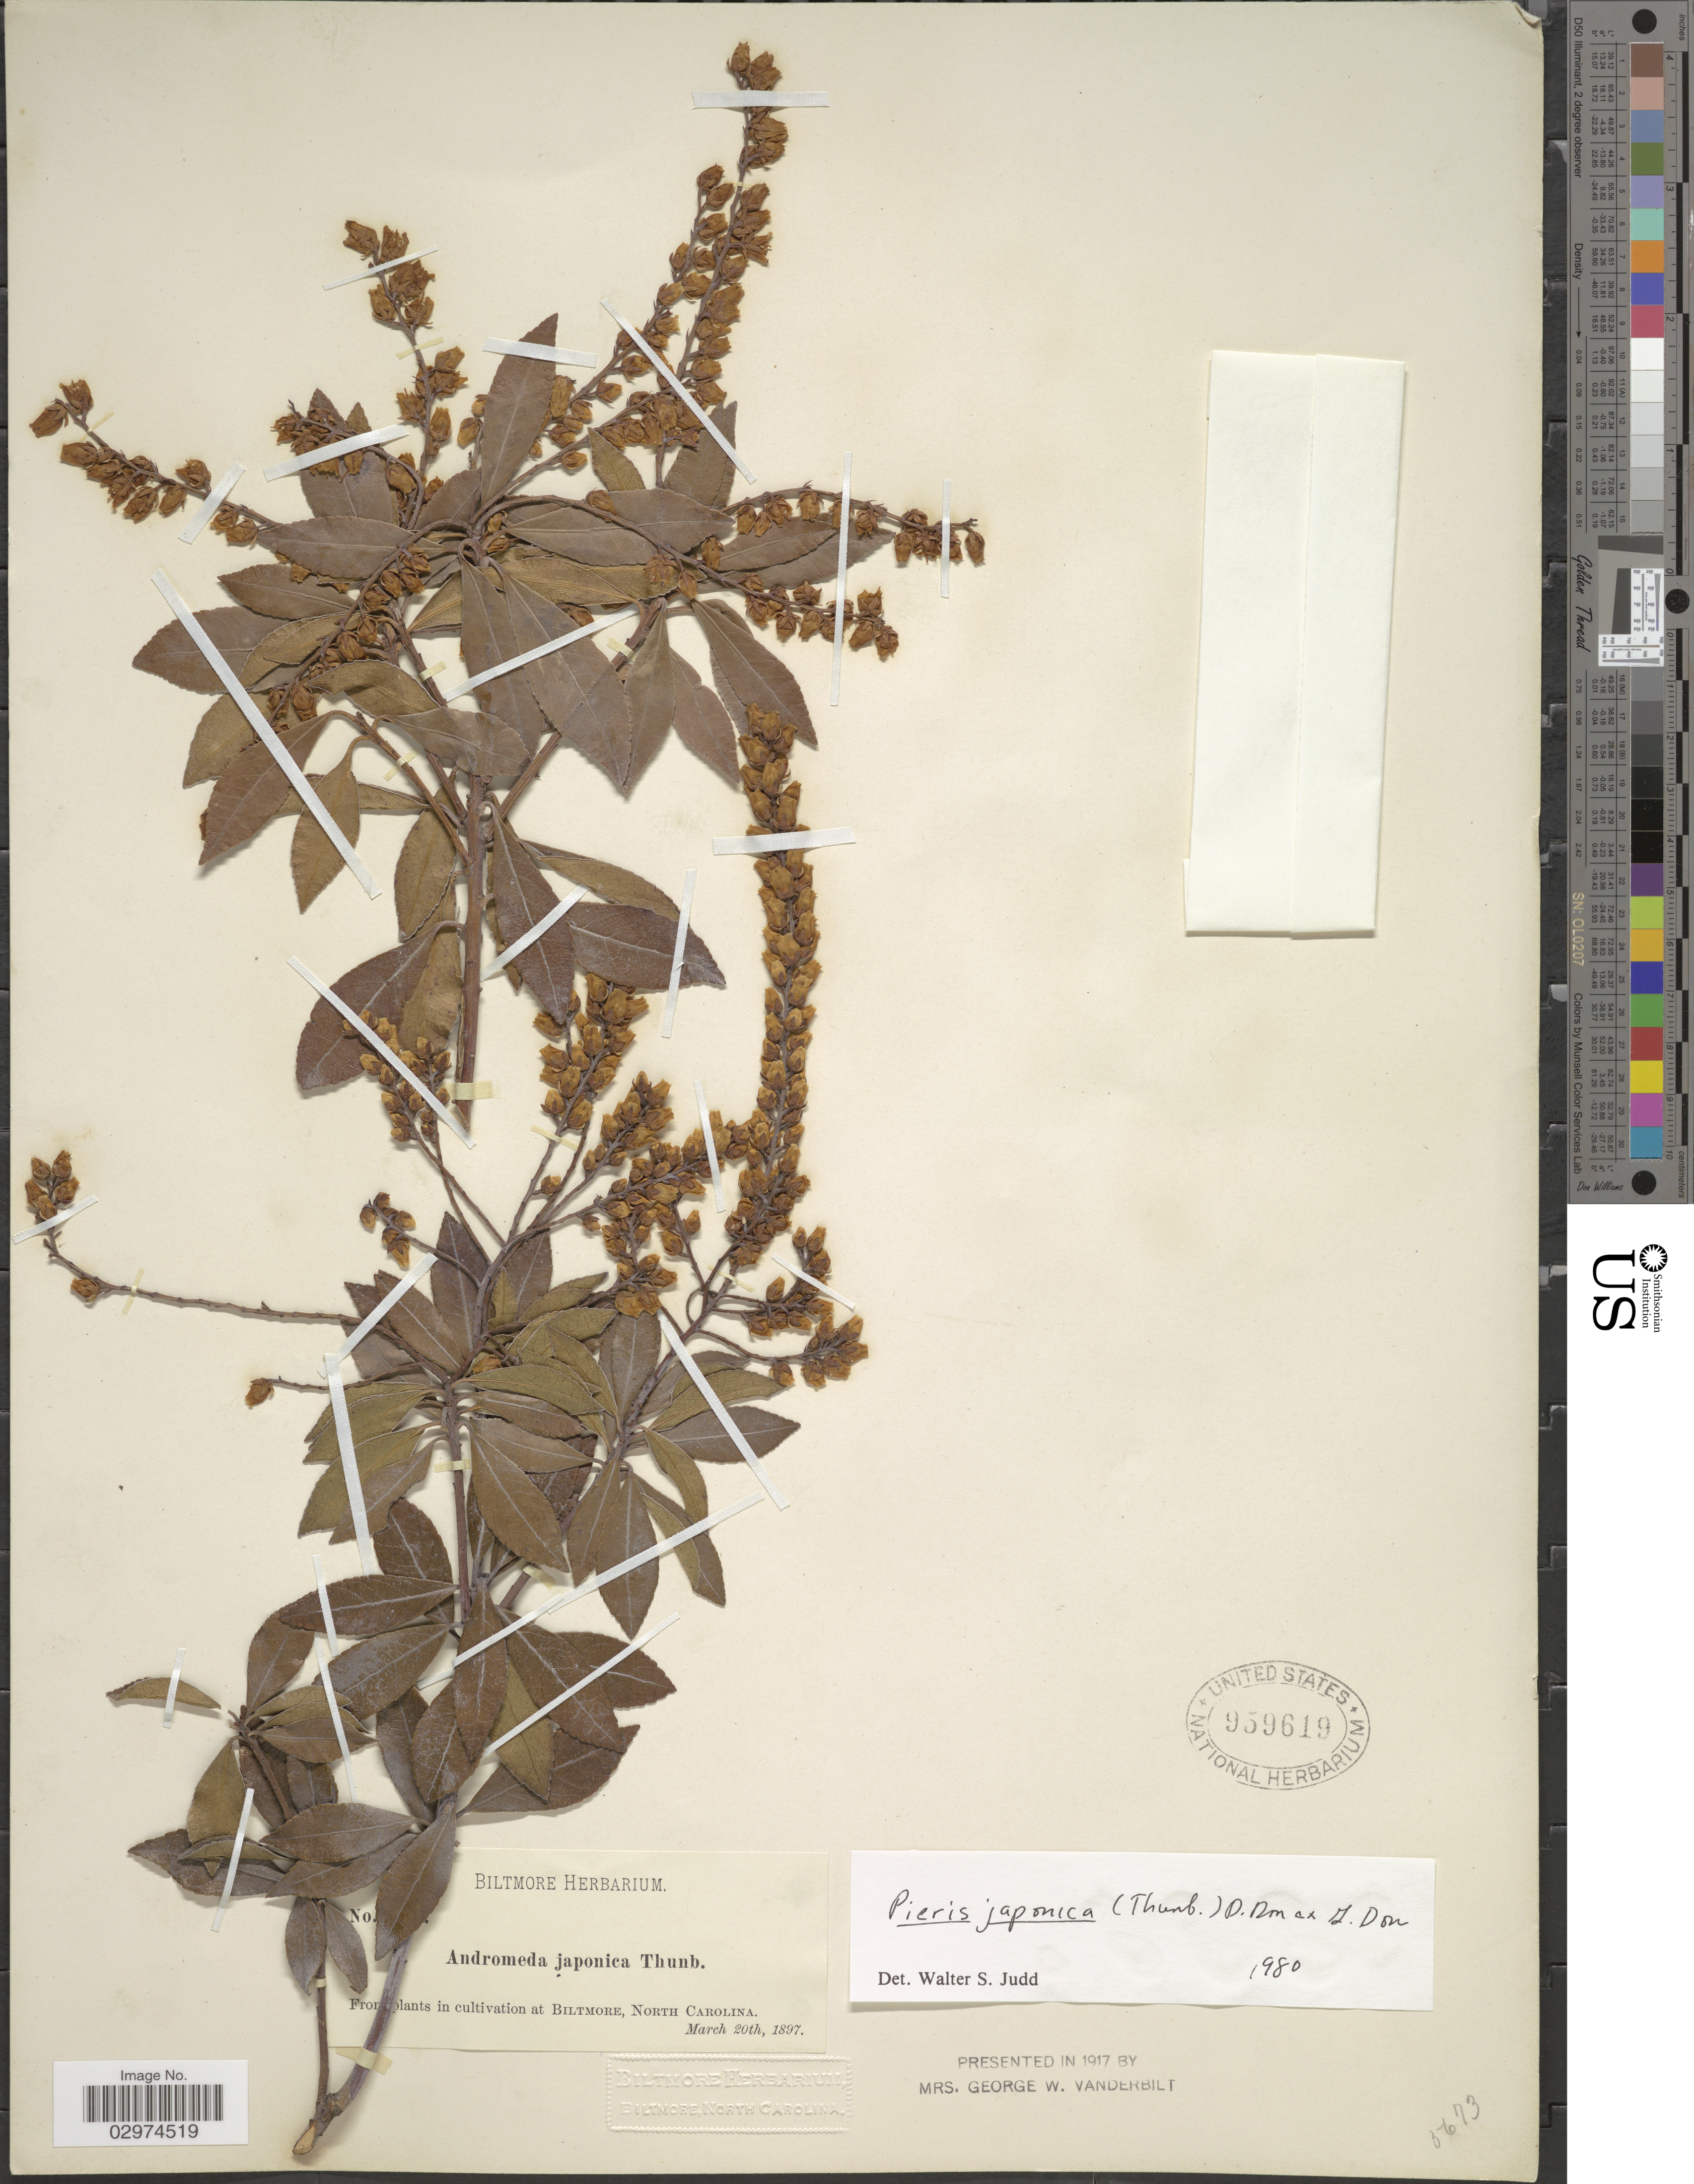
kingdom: Plantae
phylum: Tracheophyta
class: Magnoliopsida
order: Ericales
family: Ericaceae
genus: Pieris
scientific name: Pieris japonica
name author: (Thunb.) D. Don ex G. Don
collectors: ex herb. Biltmore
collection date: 1897-03-20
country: United States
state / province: North Carolina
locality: Biltmore.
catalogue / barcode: US 959619